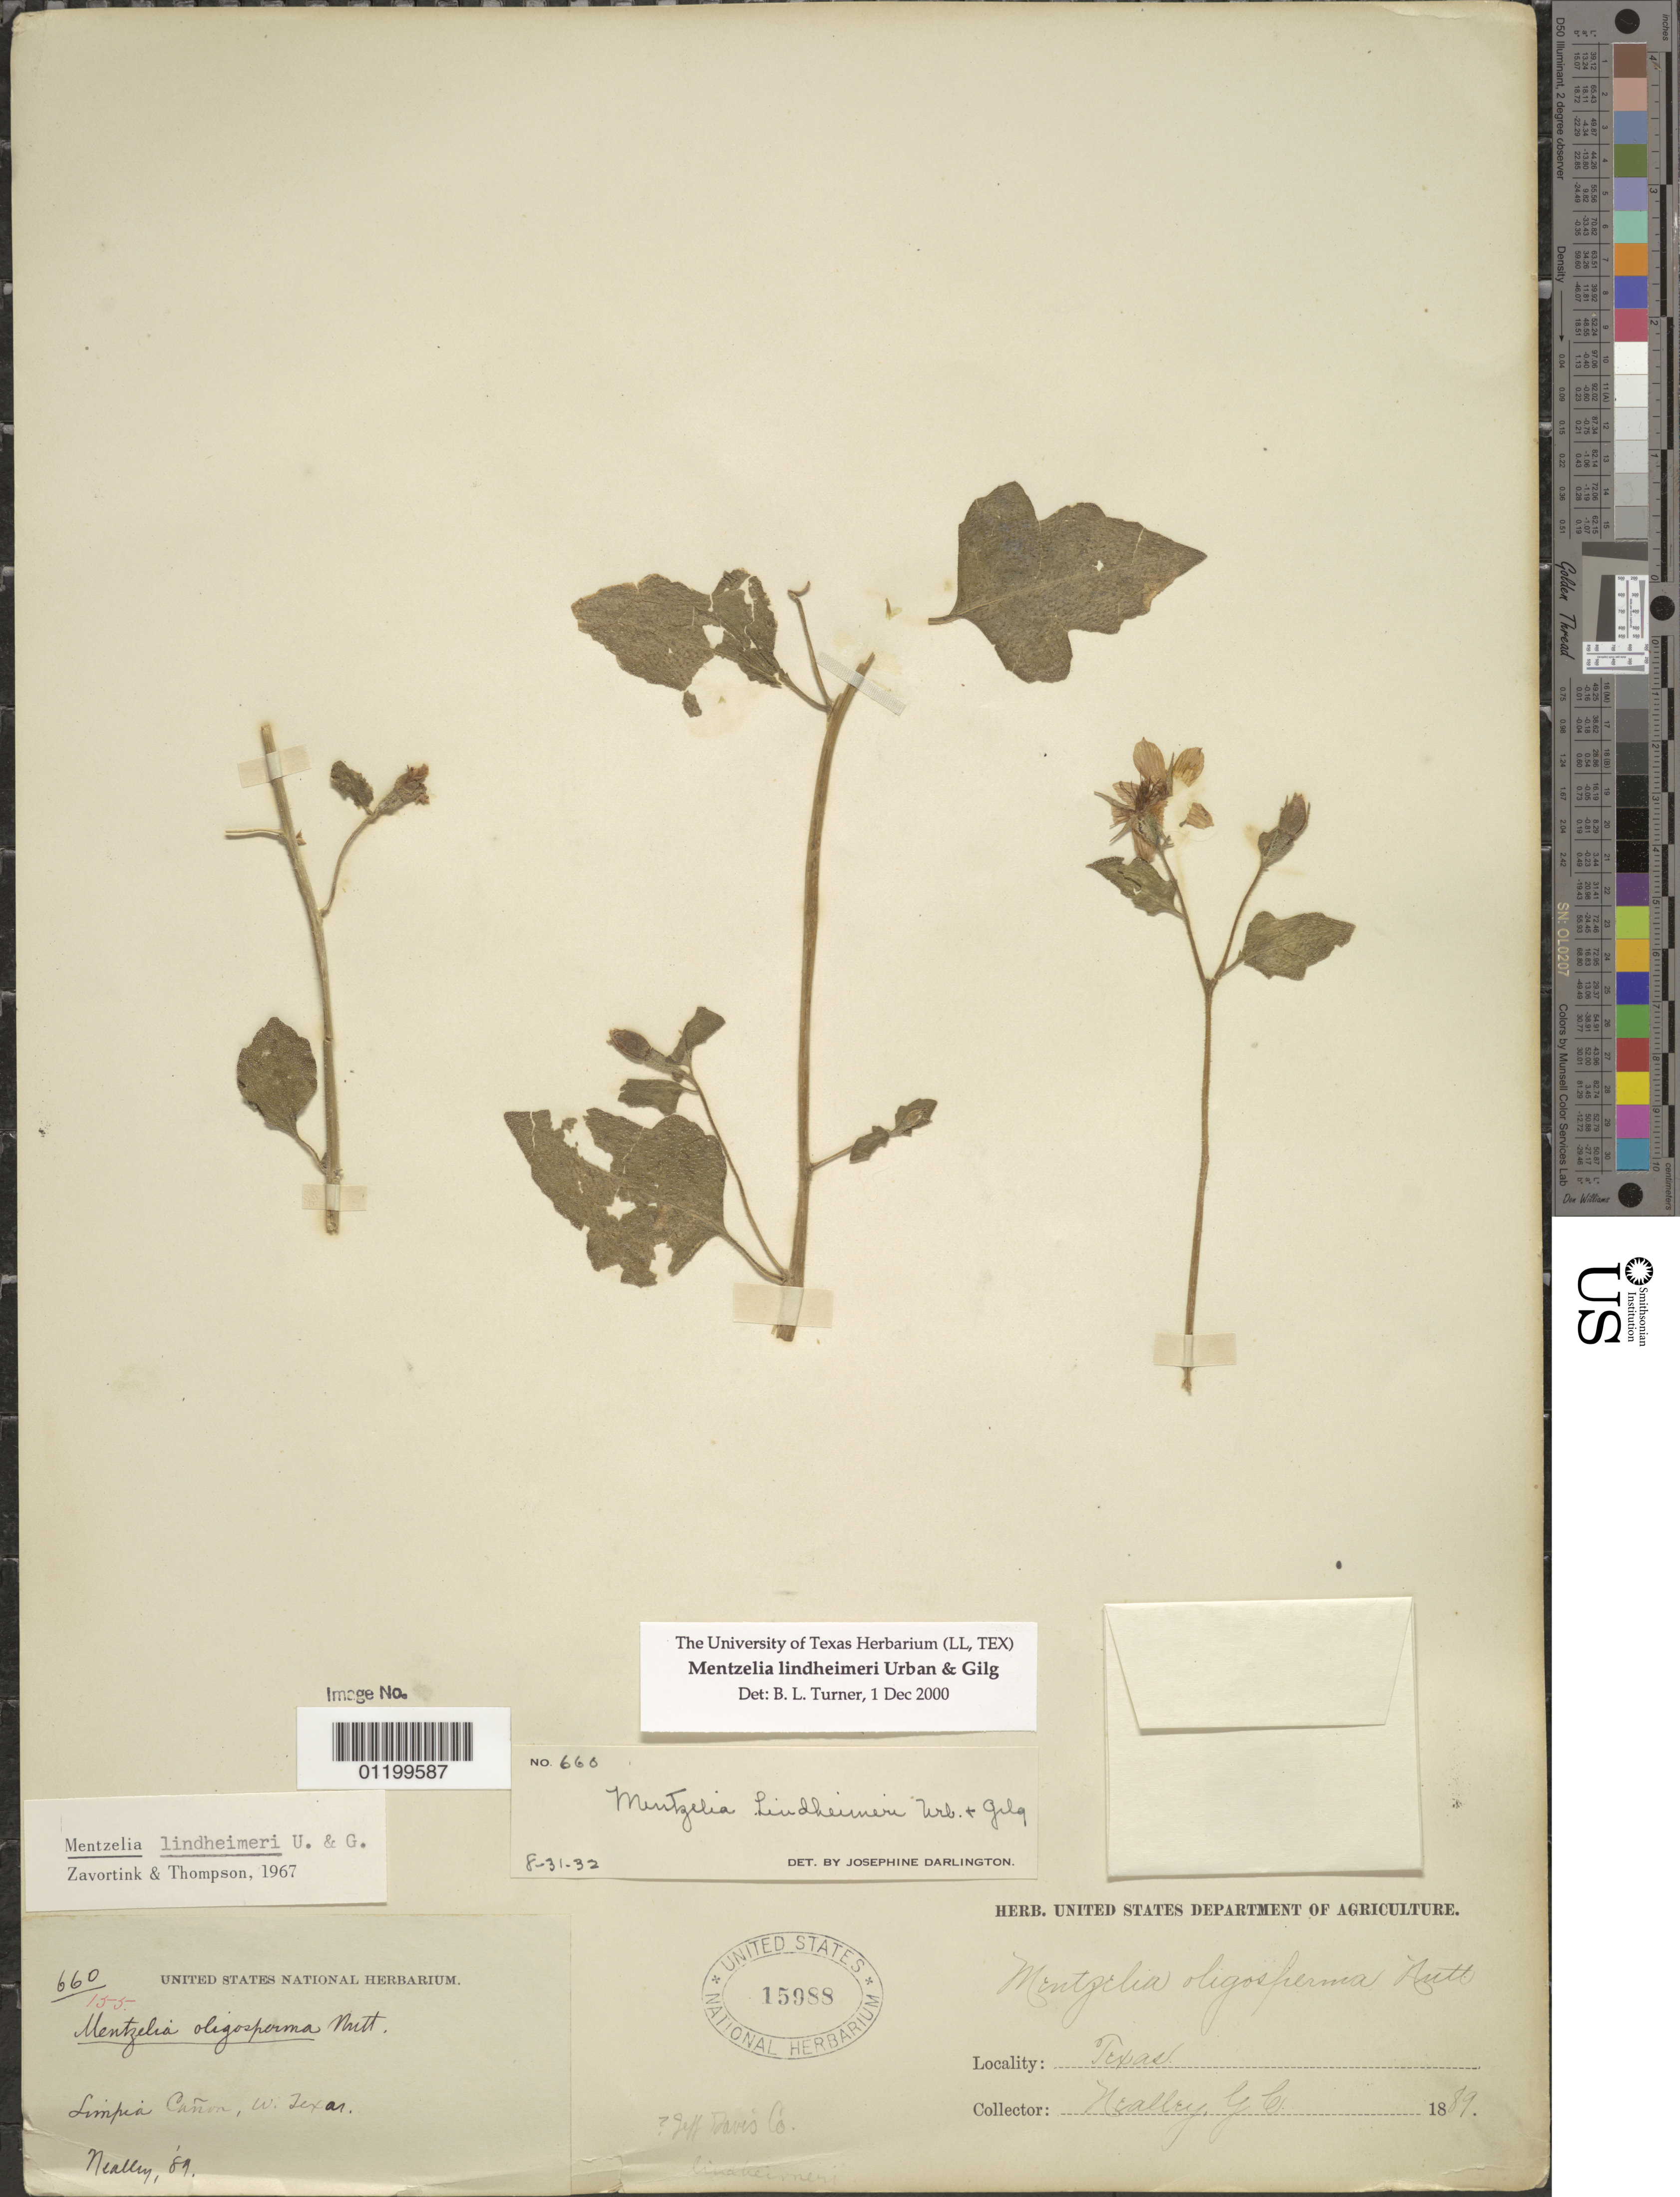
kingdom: Plantae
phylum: Tracheophyta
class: Magnoliopsida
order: Cornales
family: Loasaceae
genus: Mentzelia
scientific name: Mentzelia lindheimeri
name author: Urb. & Gilg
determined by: Turner, B. L.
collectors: G. C. Nealley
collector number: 660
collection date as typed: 1889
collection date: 1889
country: United States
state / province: Texas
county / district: Presidio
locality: Limpia Canyon.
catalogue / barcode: US 15988